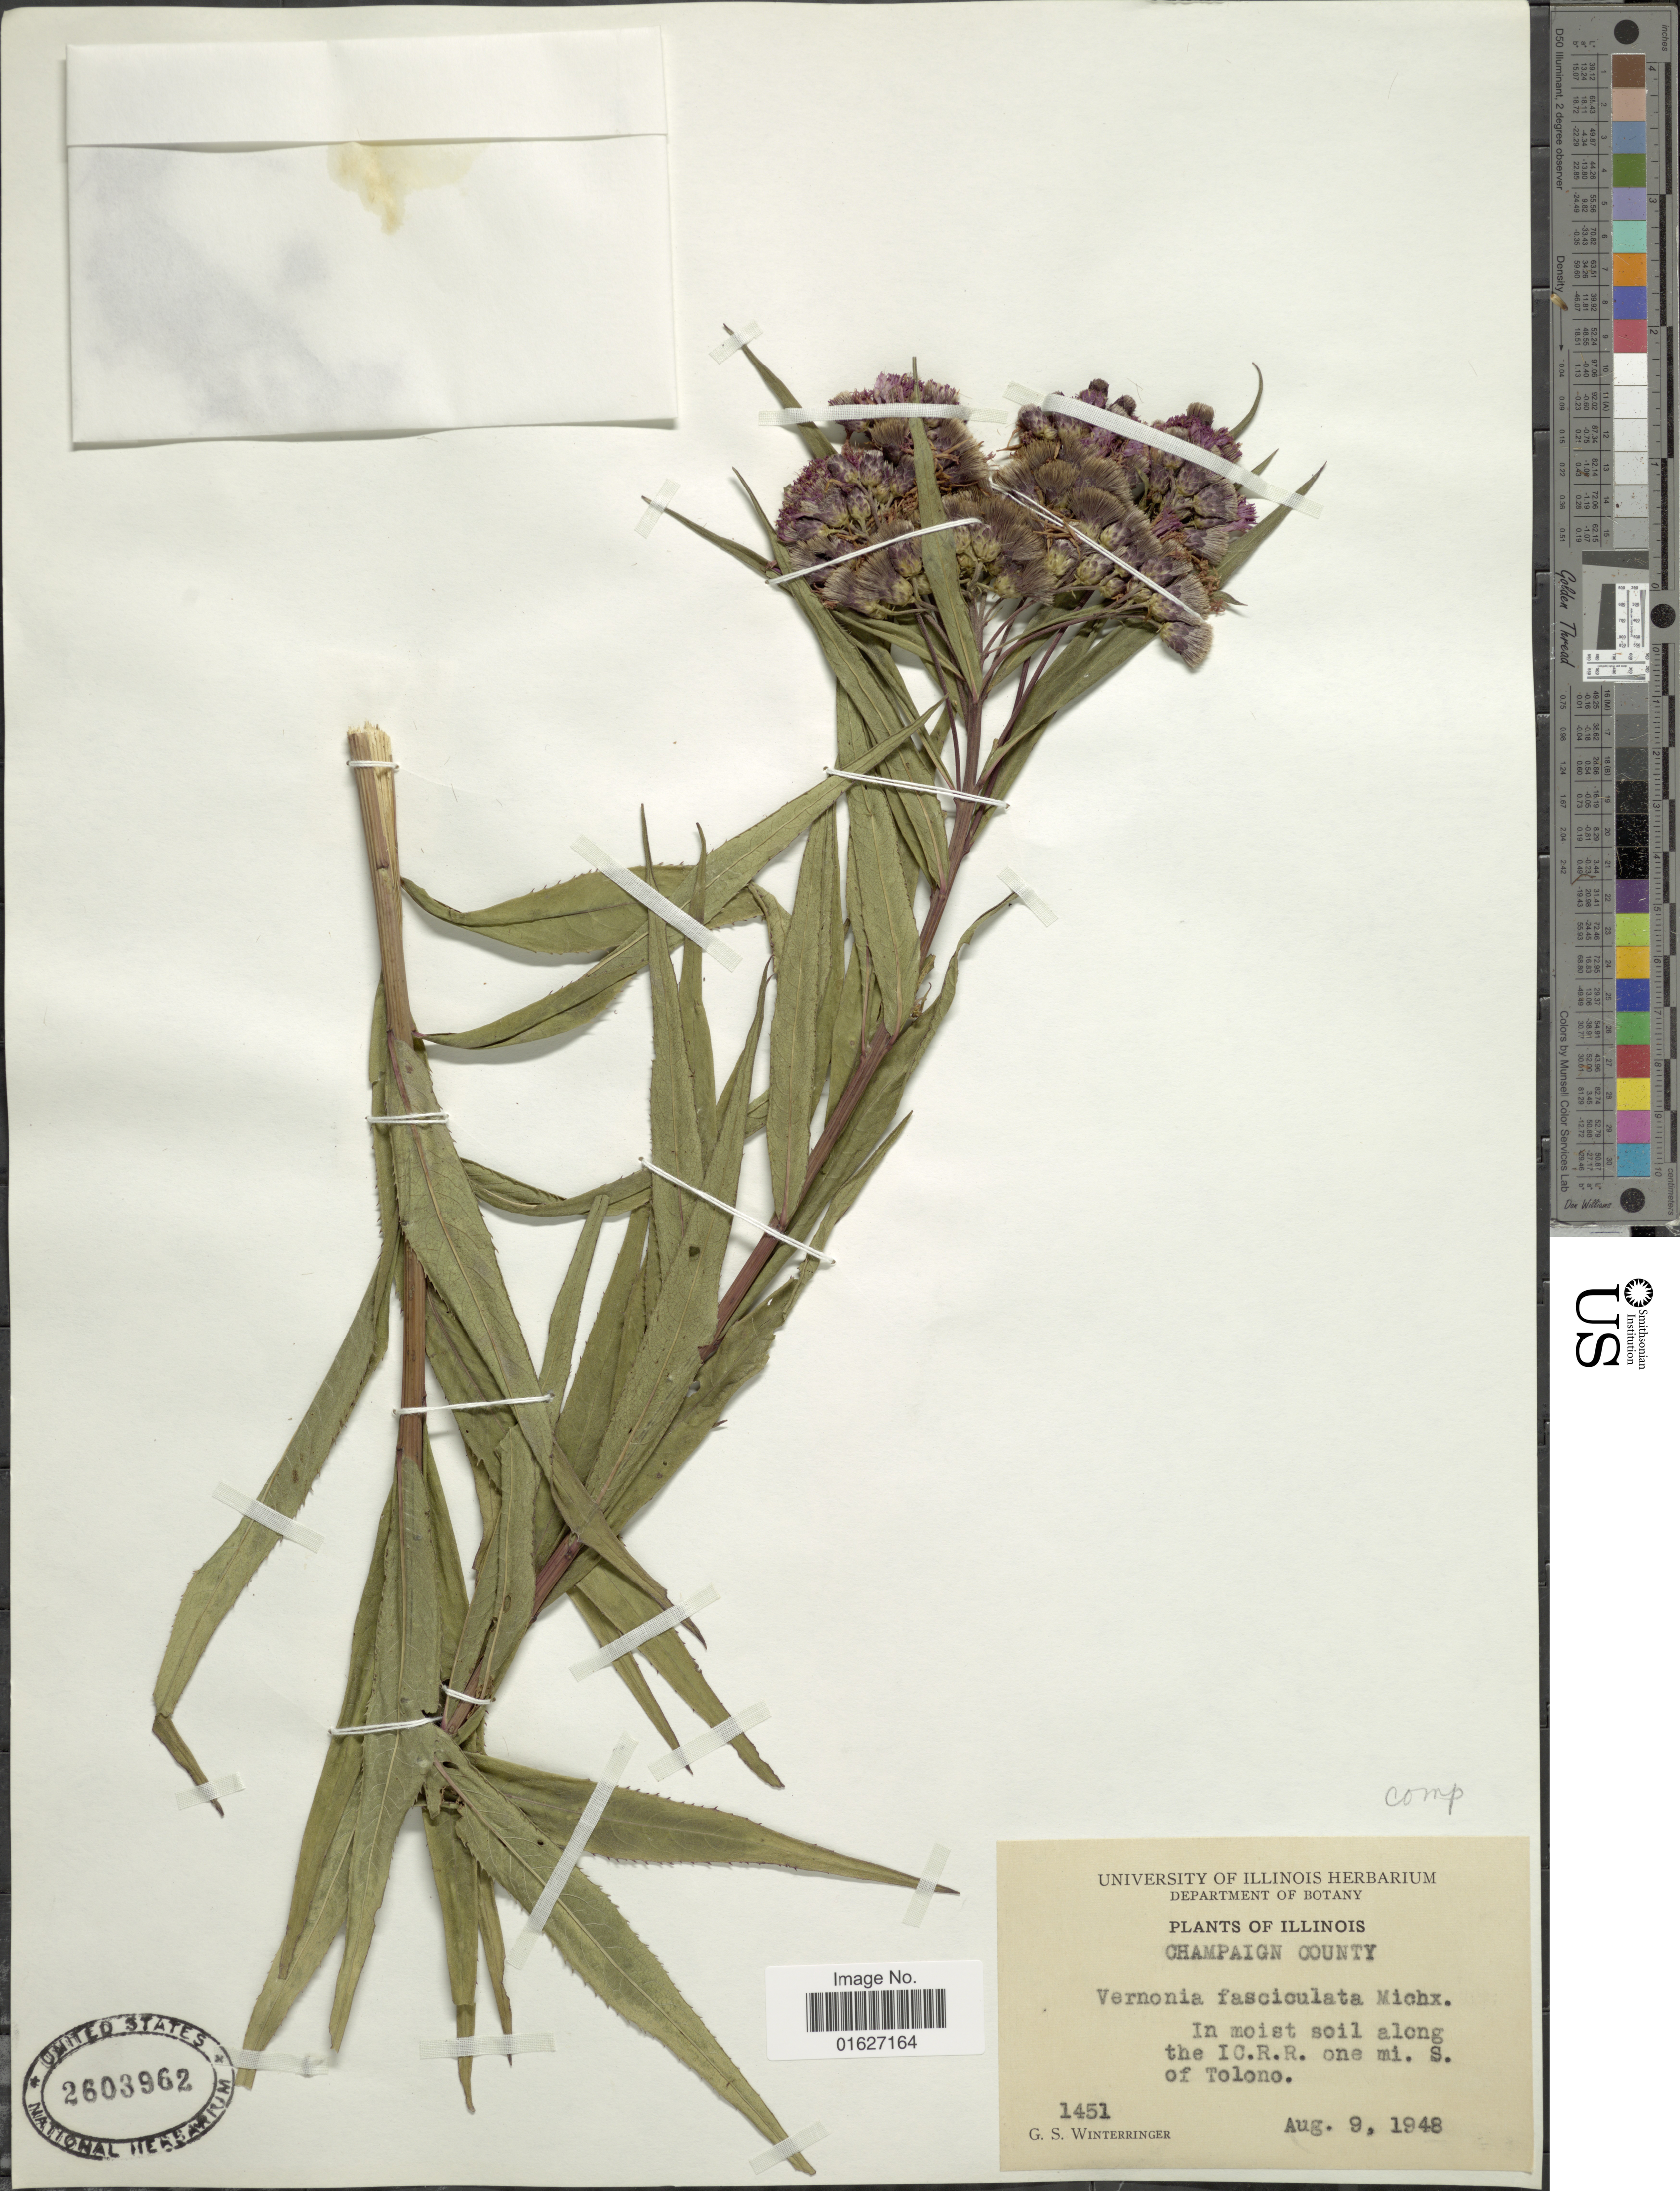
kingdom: Plantae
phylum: Tracheophyta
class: Magnoliopsida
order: Asterales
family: Asteraceae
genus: Vernonia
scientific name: Vernonia fasciculata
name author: Michx.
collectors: G. Winterringer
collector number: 1451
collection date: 1948-08-09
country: United States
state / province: Illinois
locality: Champaign County, in moist soil along the I.C.C.R. one mi. S. of Tolono.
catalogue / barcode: US 2603962